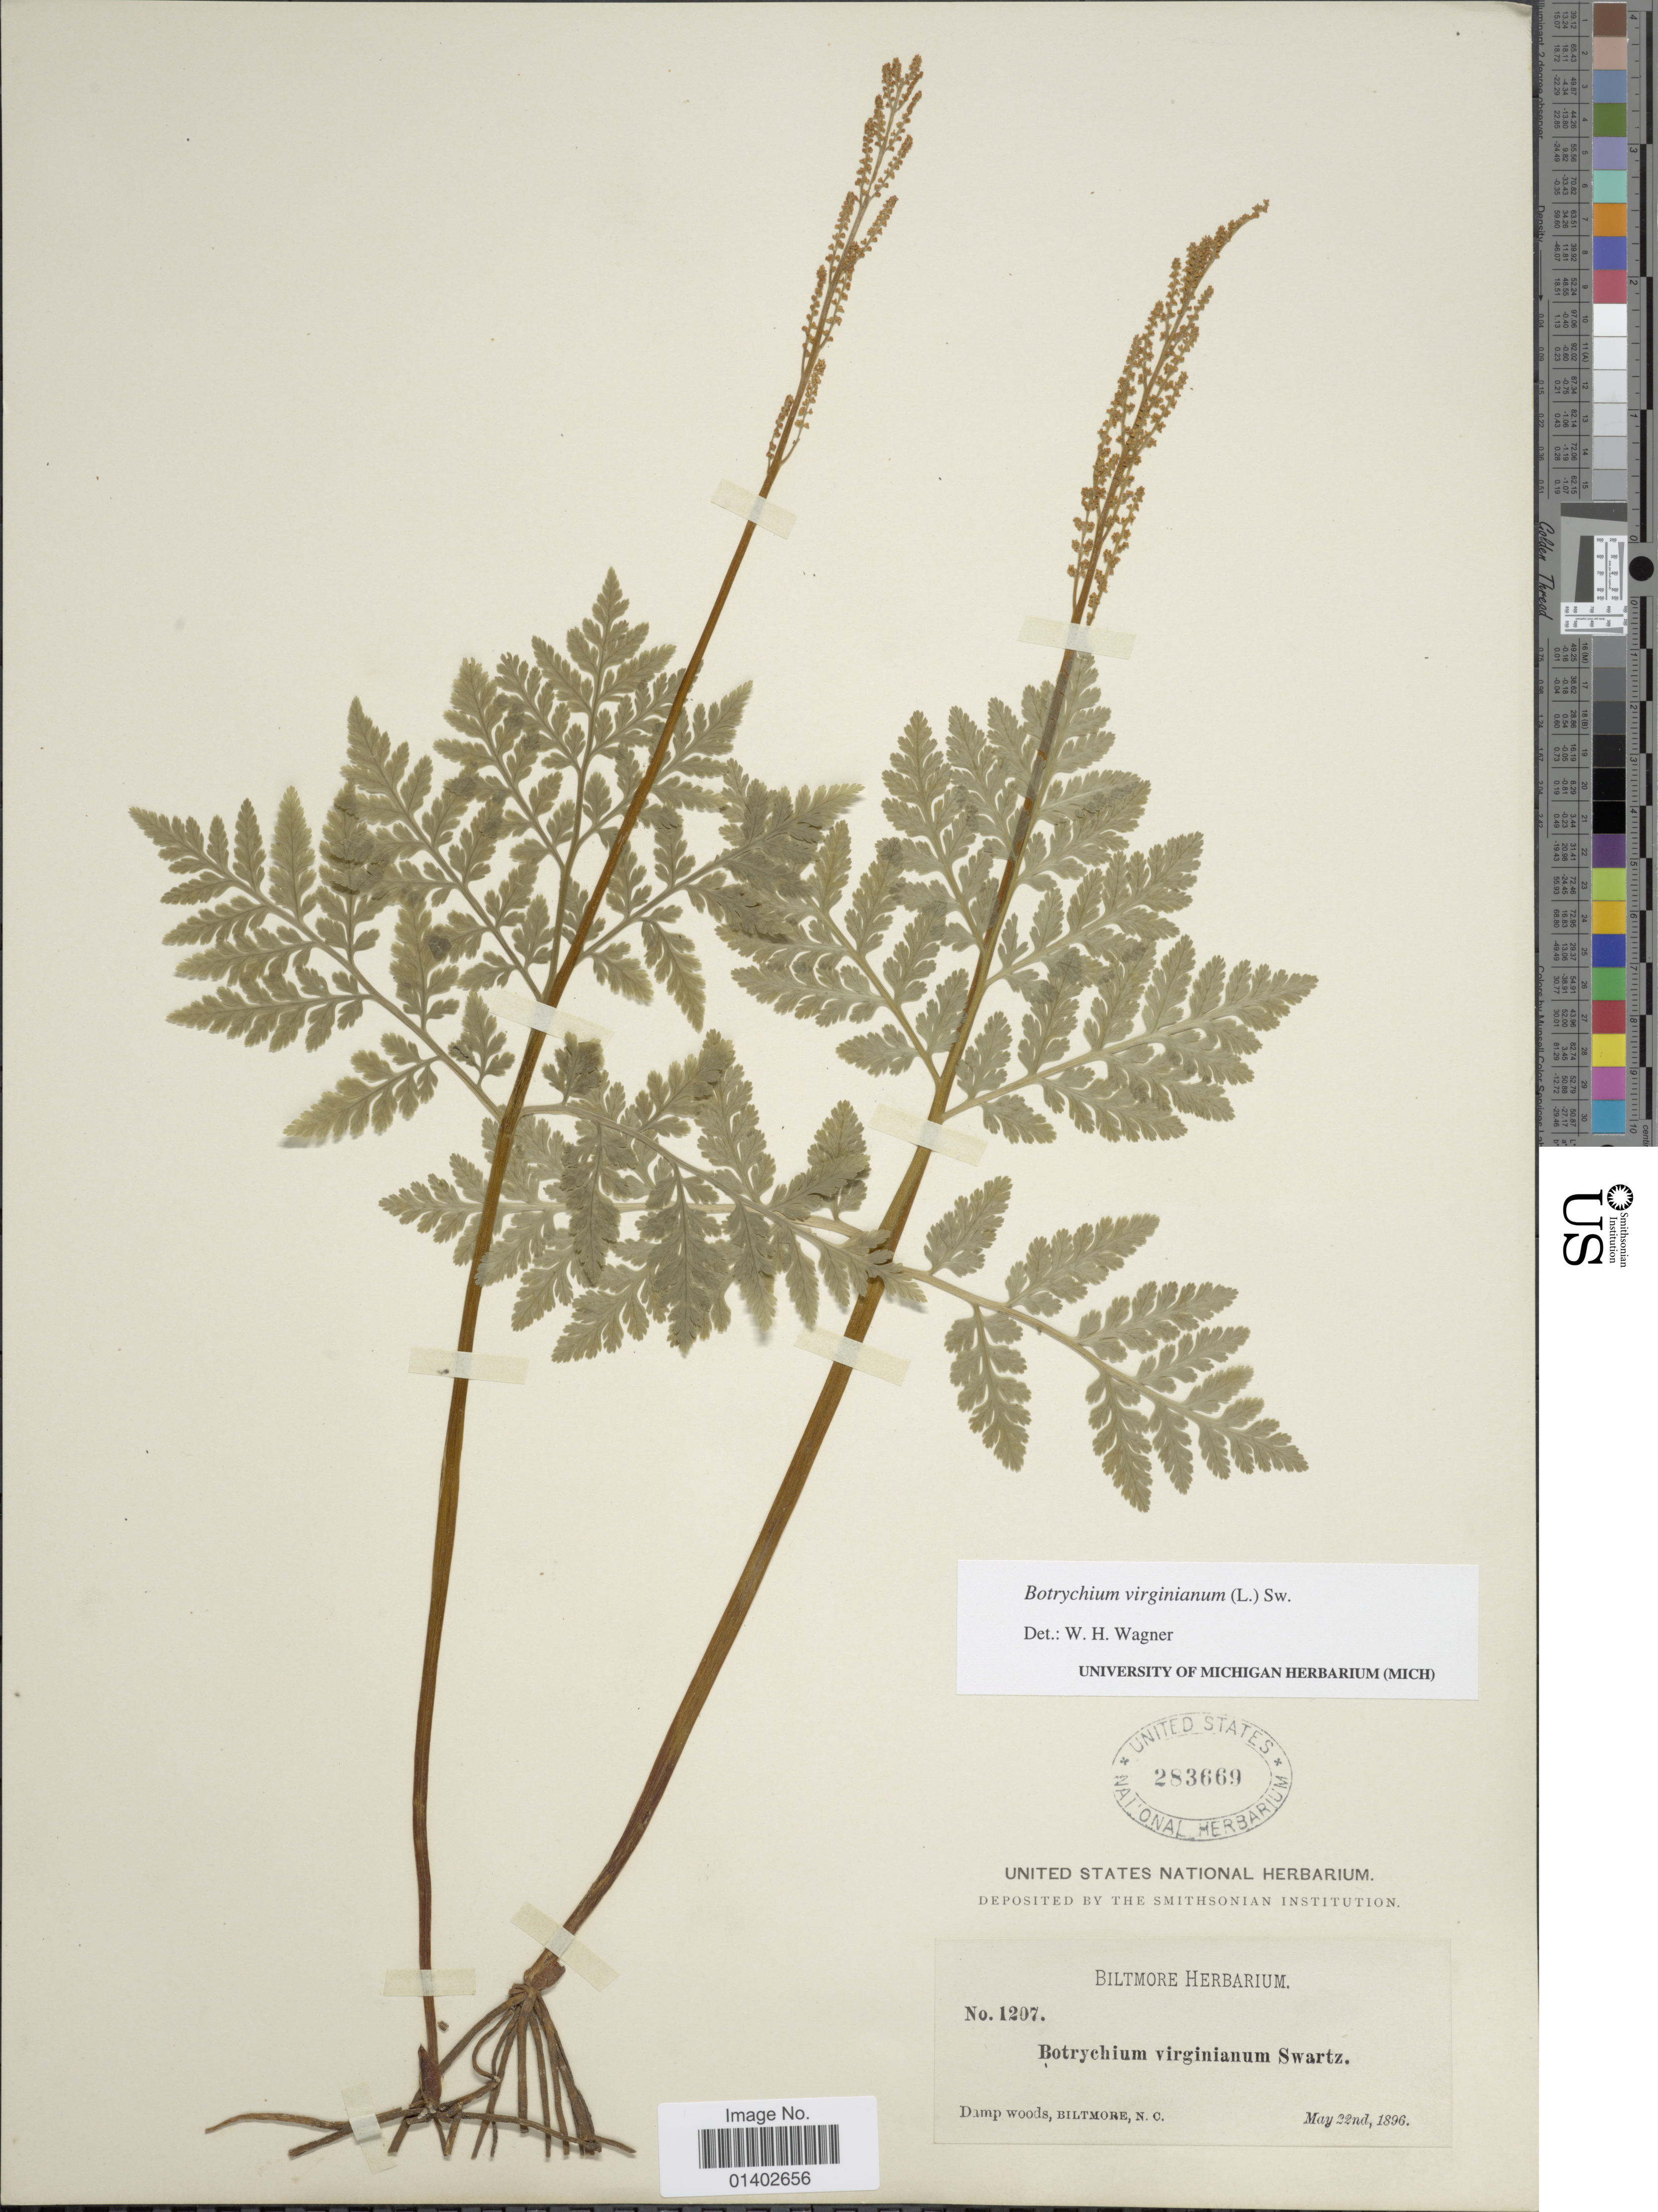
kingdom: Plantae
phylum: Tracheophyta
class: Polypodiopsida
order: Ophioglossales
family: Ophioglossaceae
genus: Botrychium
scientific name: Botrychium virginianum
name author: (L.) Sw.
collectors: ex herb. Biltmore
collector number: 1207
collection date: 1896-05-22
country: United States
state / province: North Carolina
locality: Damp woods, Biltmore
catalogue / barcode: US 283669